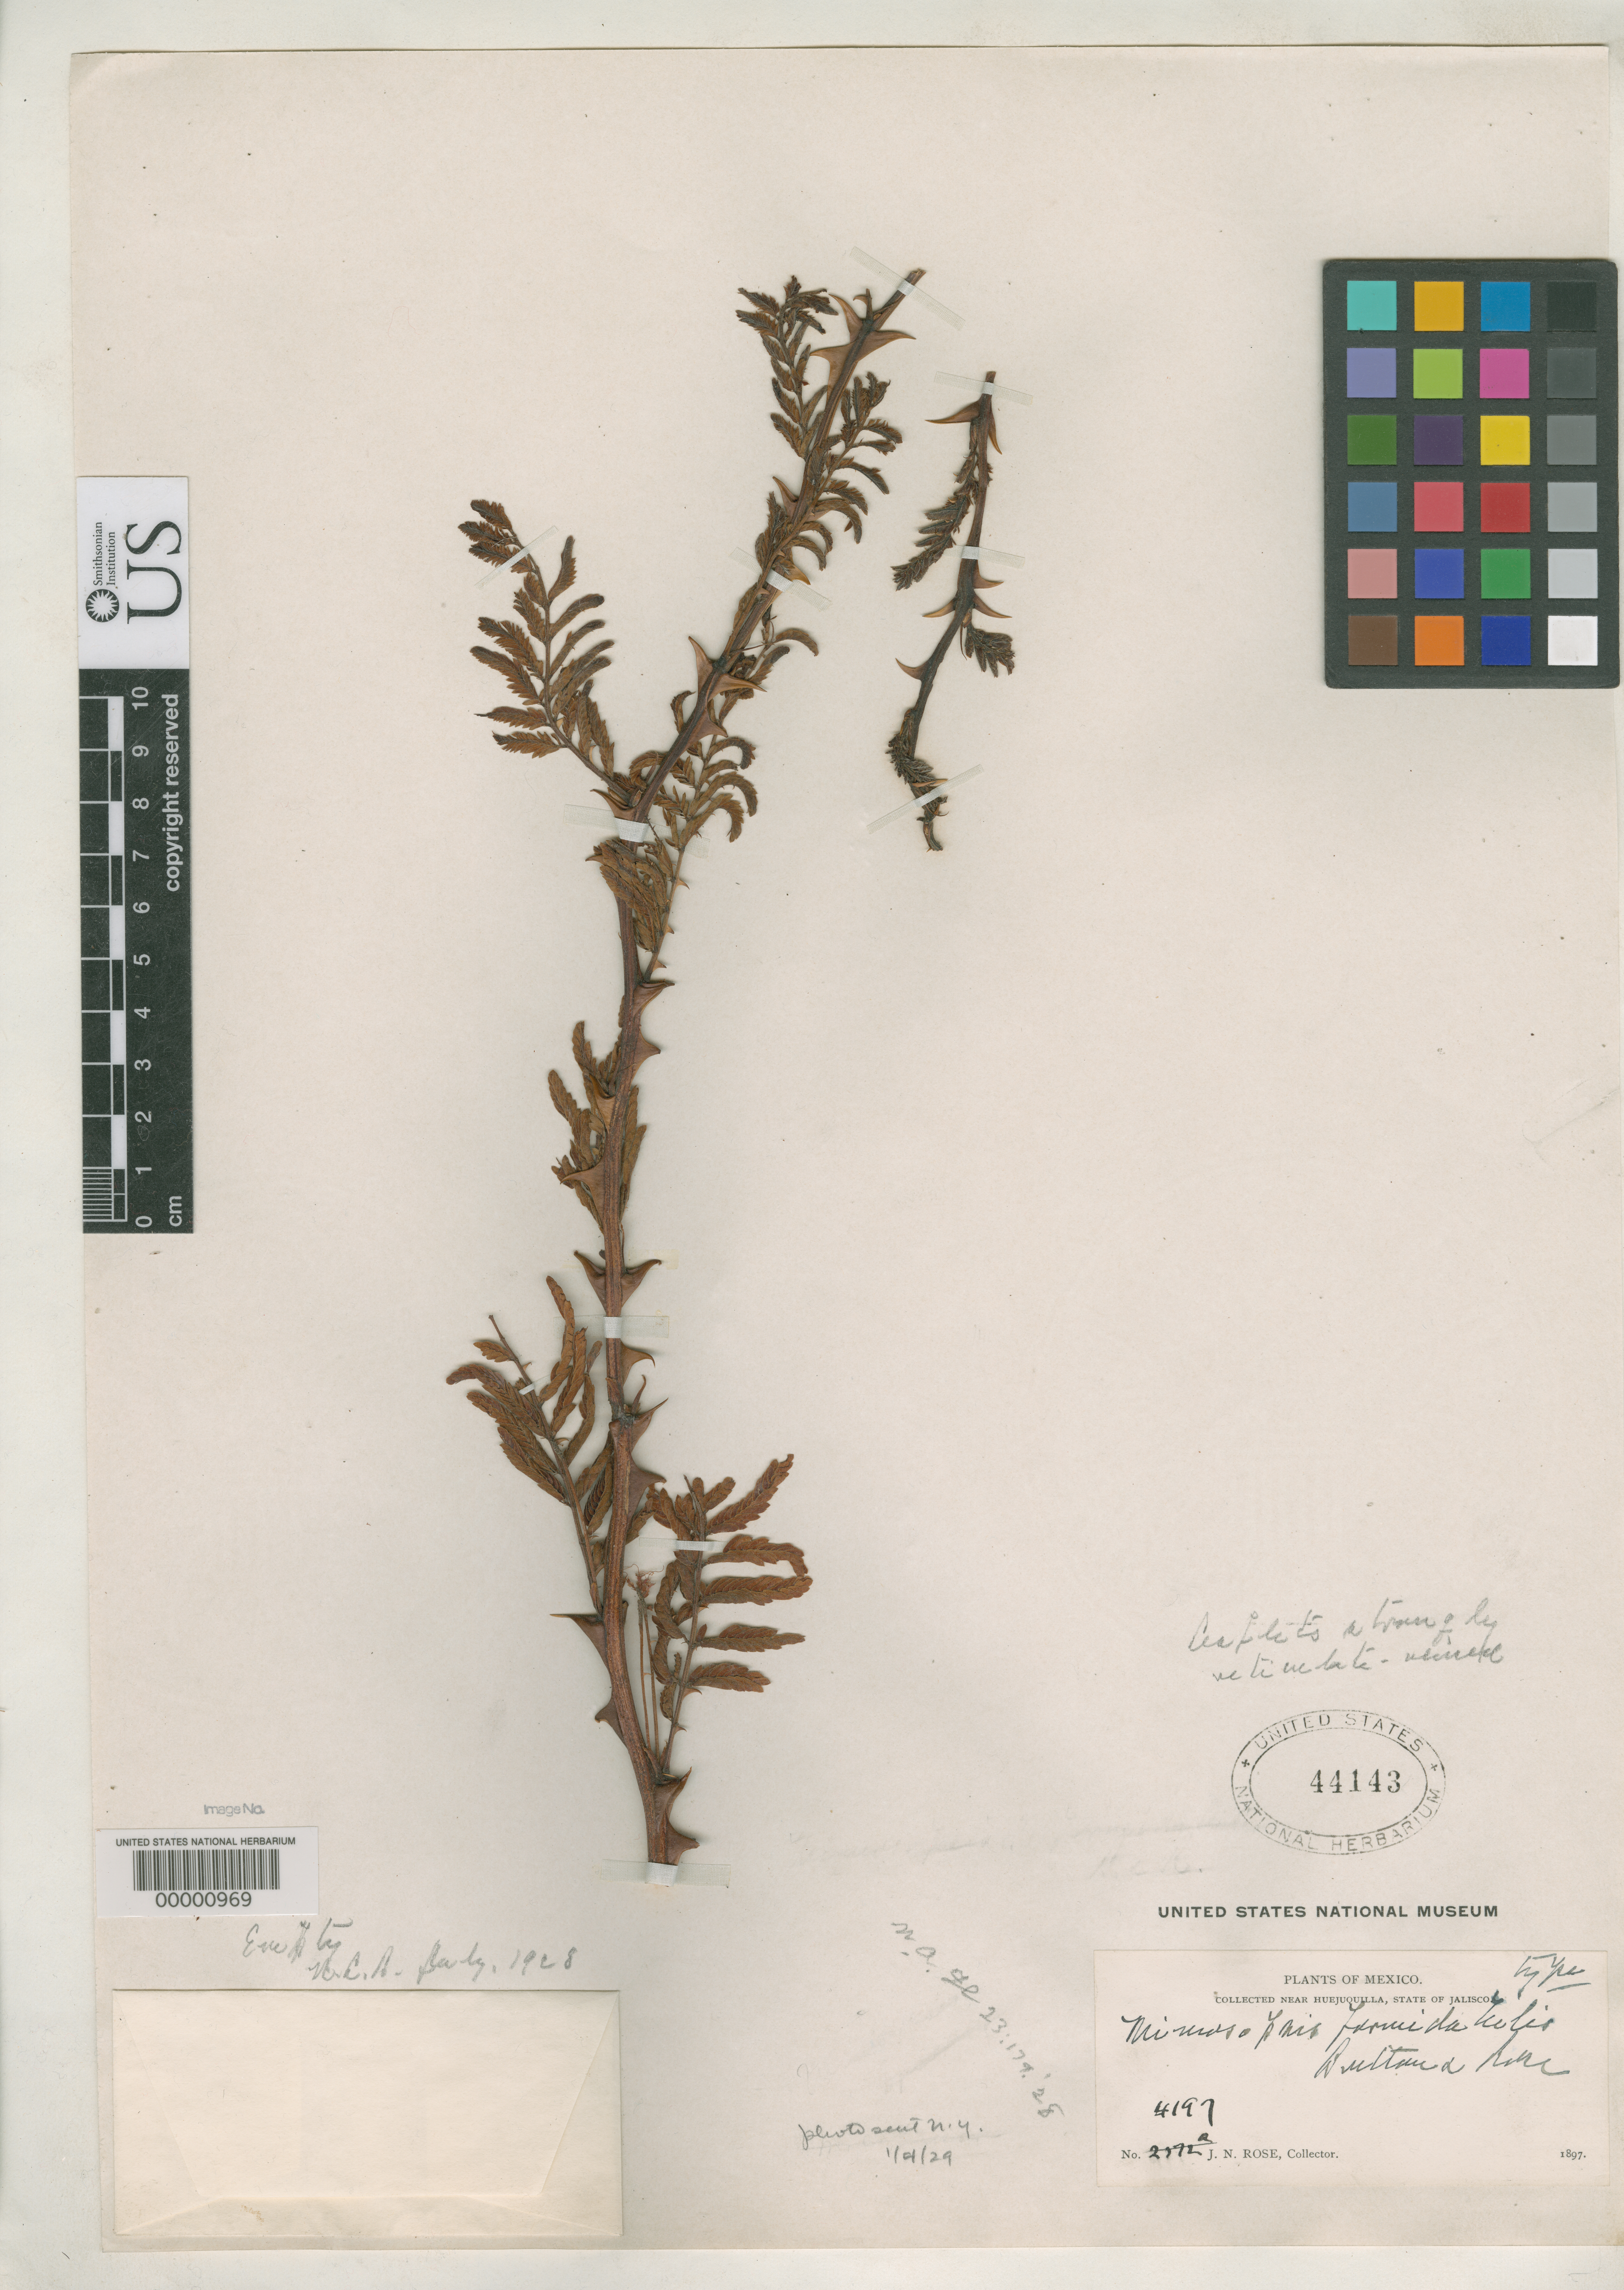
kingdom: Plantae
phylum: Tracheophyta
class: Magnoliopsida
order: Fabales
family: Fabaceae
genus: Mimosopsis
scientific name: Mimosopsis formidabilis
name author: Britton & Rose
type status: Type Collection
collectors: J. N. Rose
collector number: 4197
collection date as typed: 1897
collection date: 1897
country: Mexico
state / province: Jalisco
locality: Near Huejuquilla.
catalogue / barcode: US 44143